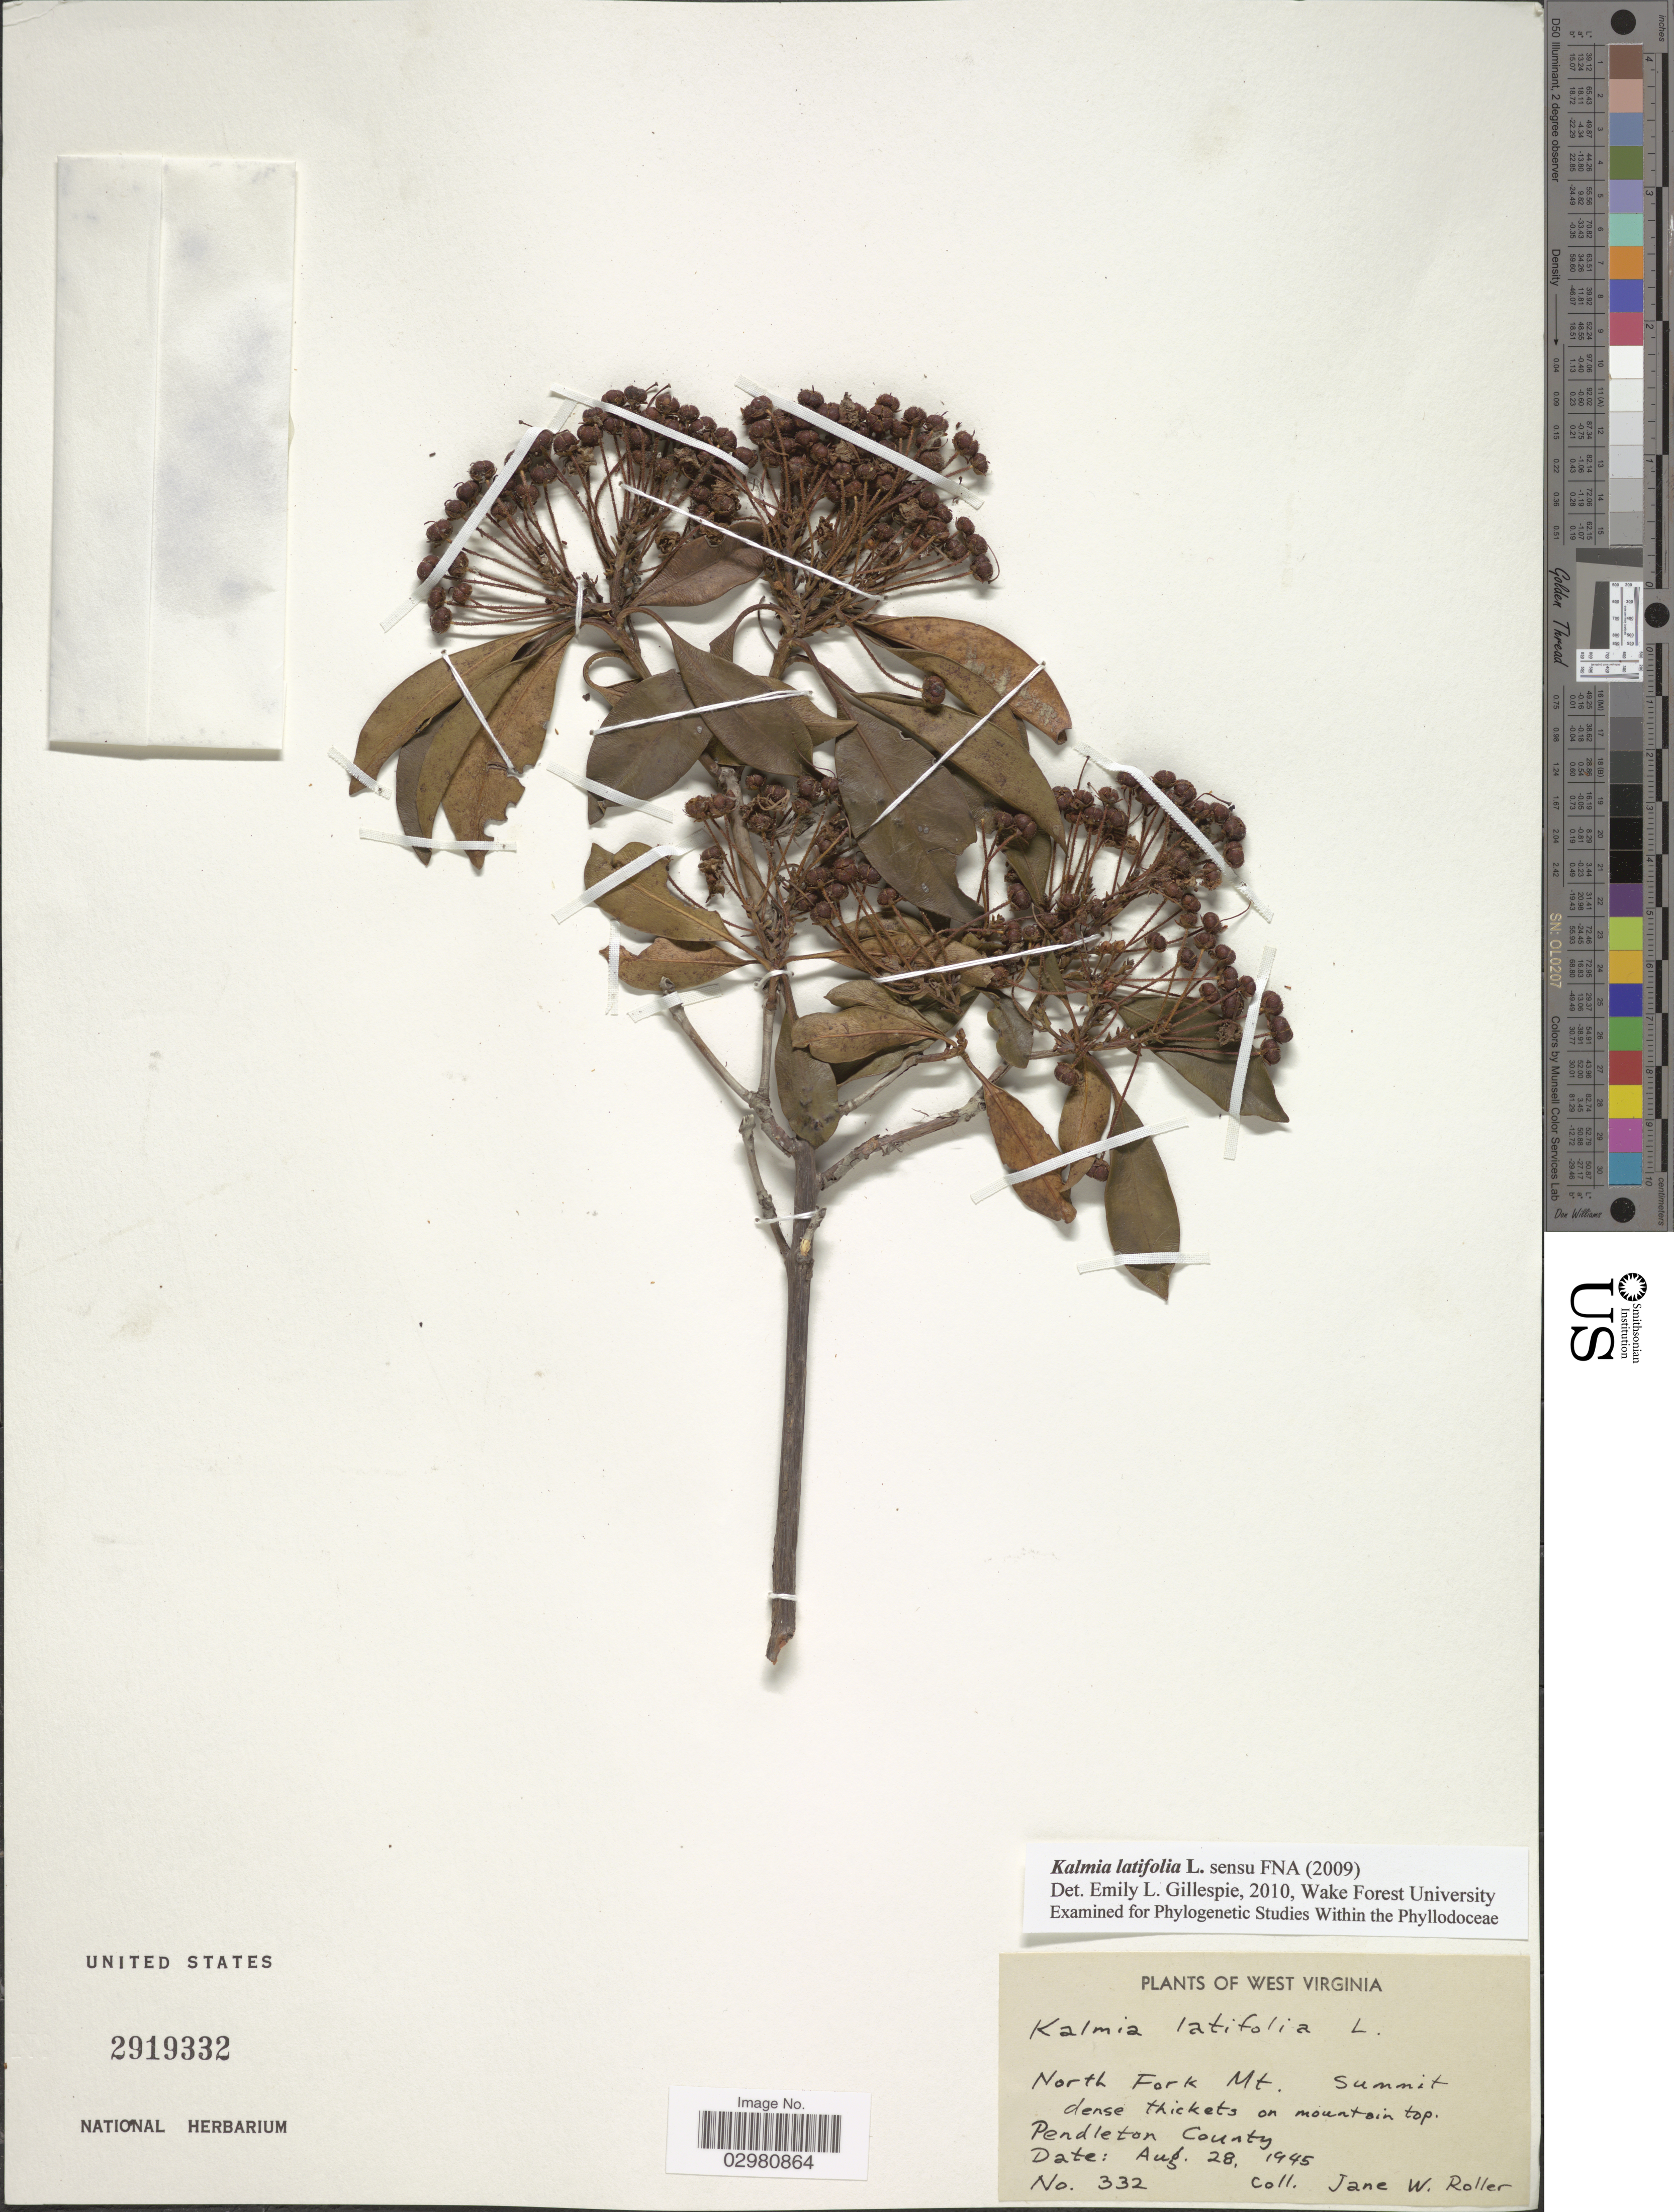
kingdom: Plantae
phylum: Tracheophyta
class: Magnoliopsida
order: Ericales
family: Ericaceae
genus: Kalmia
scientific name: Kalmia latifolia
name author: L.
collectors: J. W. Roller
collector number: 332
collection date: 1945-08-28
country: United States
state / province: West Virginia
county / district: Pendleton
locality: North Fork Mt. Pendleton County.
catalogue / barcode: US 2919332